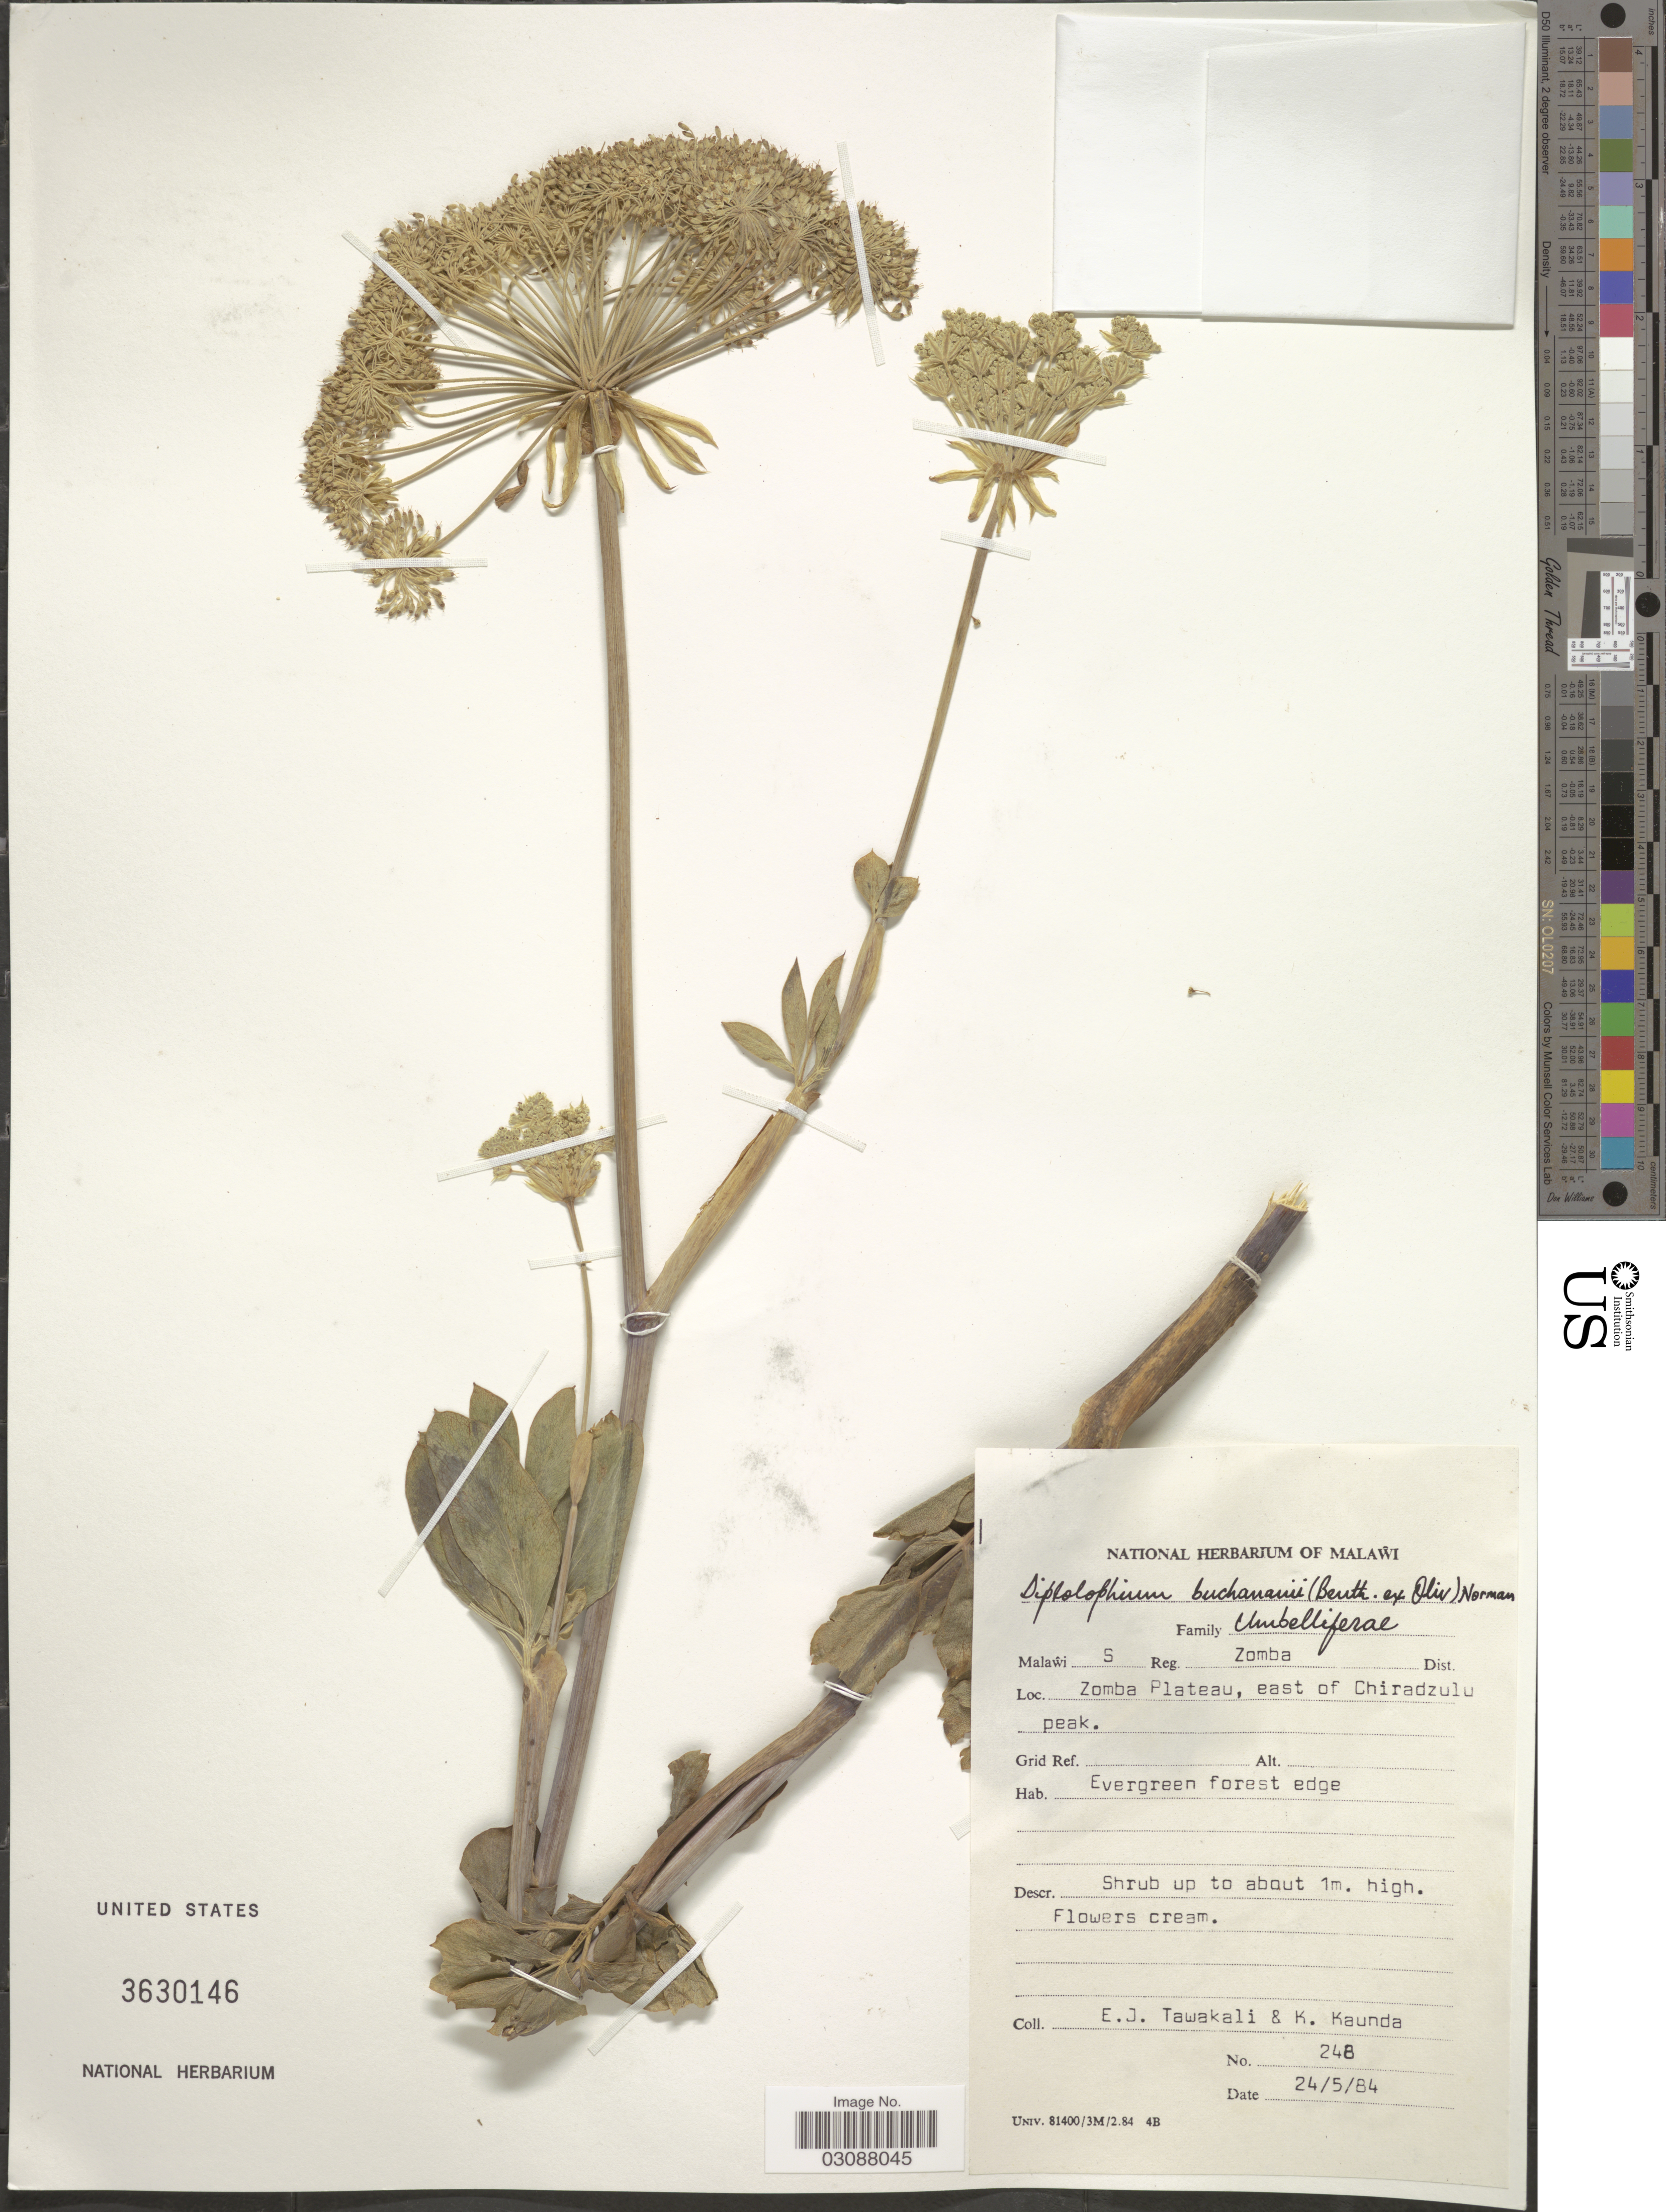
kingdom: Plantae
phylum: Tracheophyta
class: Magnoliopsida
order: Apiales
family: Apiaceae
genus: Diplolophium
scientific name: Diplolophium buchananii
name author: (Benth. ex Oliv.) C. Norman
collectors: E. Tawakali & K. Kaunda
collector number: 248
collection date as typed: Transcribed d/m/y: 24/5/84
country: Malawi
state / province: Southern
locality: S Reg. Zomba Dist. Zomba Plateau, east of Chiradzulu peak.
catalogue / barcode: US 3630146